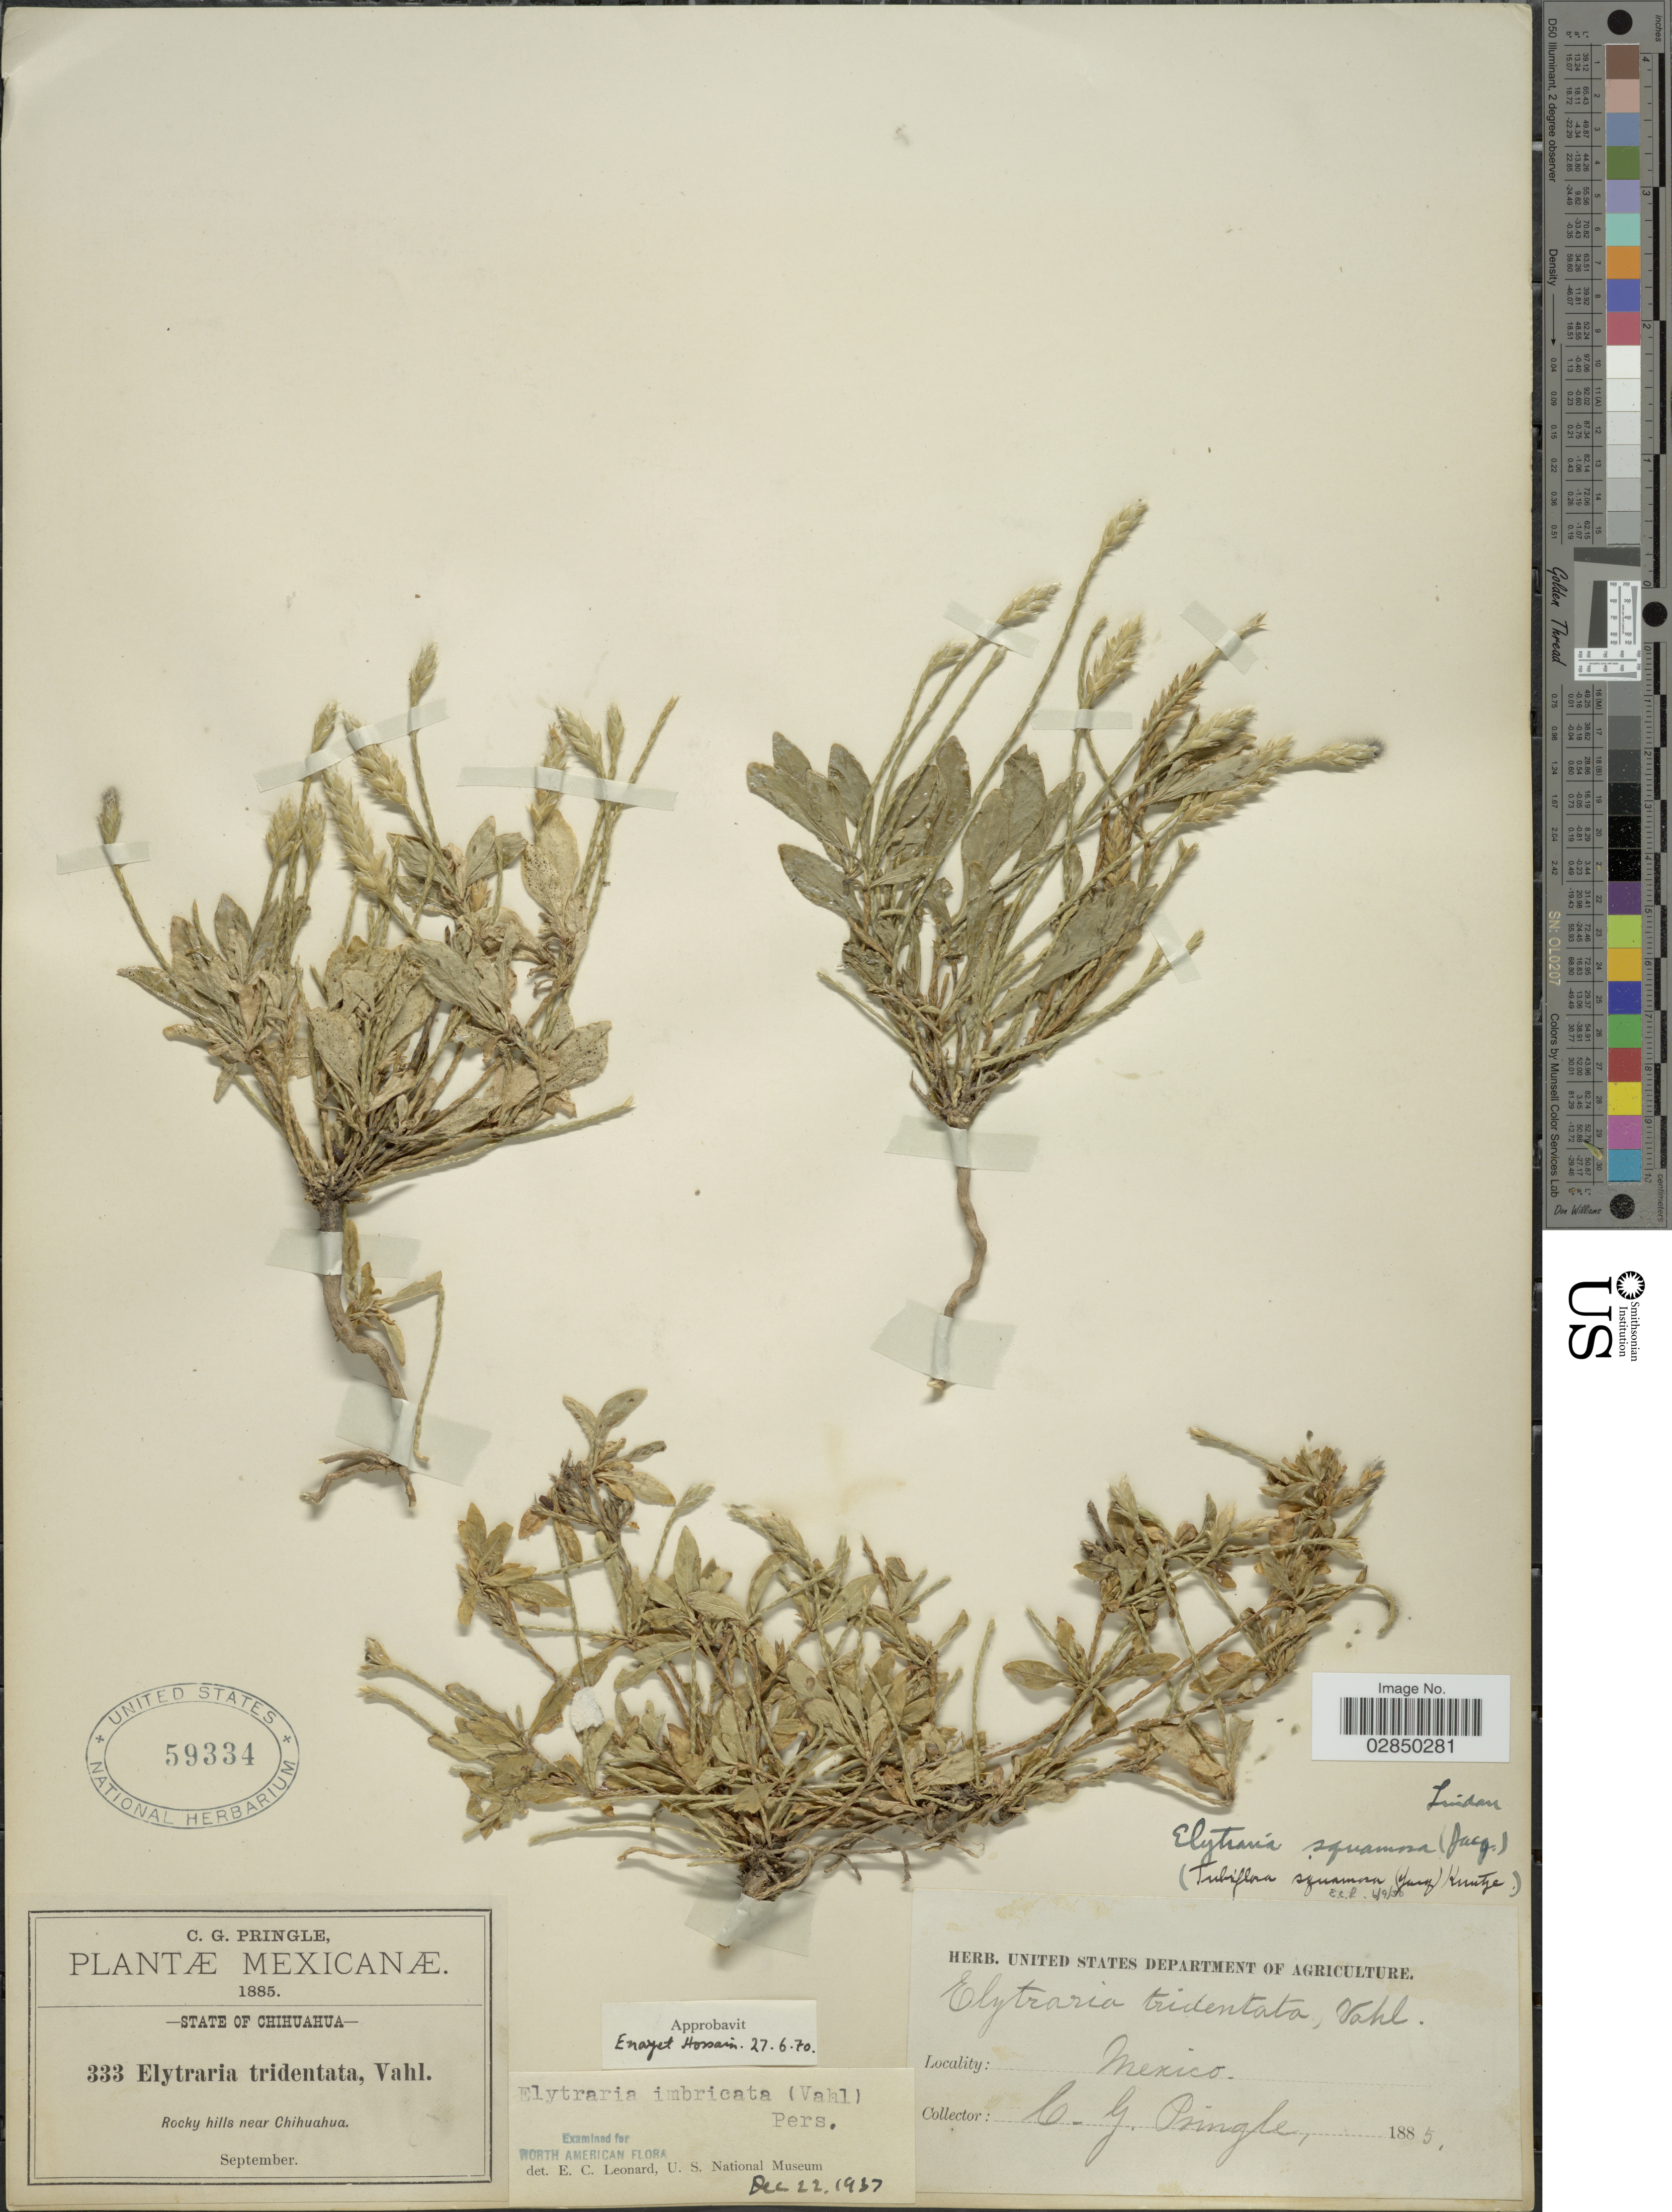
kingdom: Plantae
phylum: Tracheophyta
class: Magnoliopsida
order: Lamiales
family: Acanthaceae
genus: Elytraria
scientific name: Elytraria imbricata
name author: (Vahl) Pers.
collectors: C. G. Pringle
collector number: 333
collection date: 1885-09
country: Mexico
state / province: Chihuahua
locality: Rocky hills near Chihuahua.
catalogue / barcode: US 59334